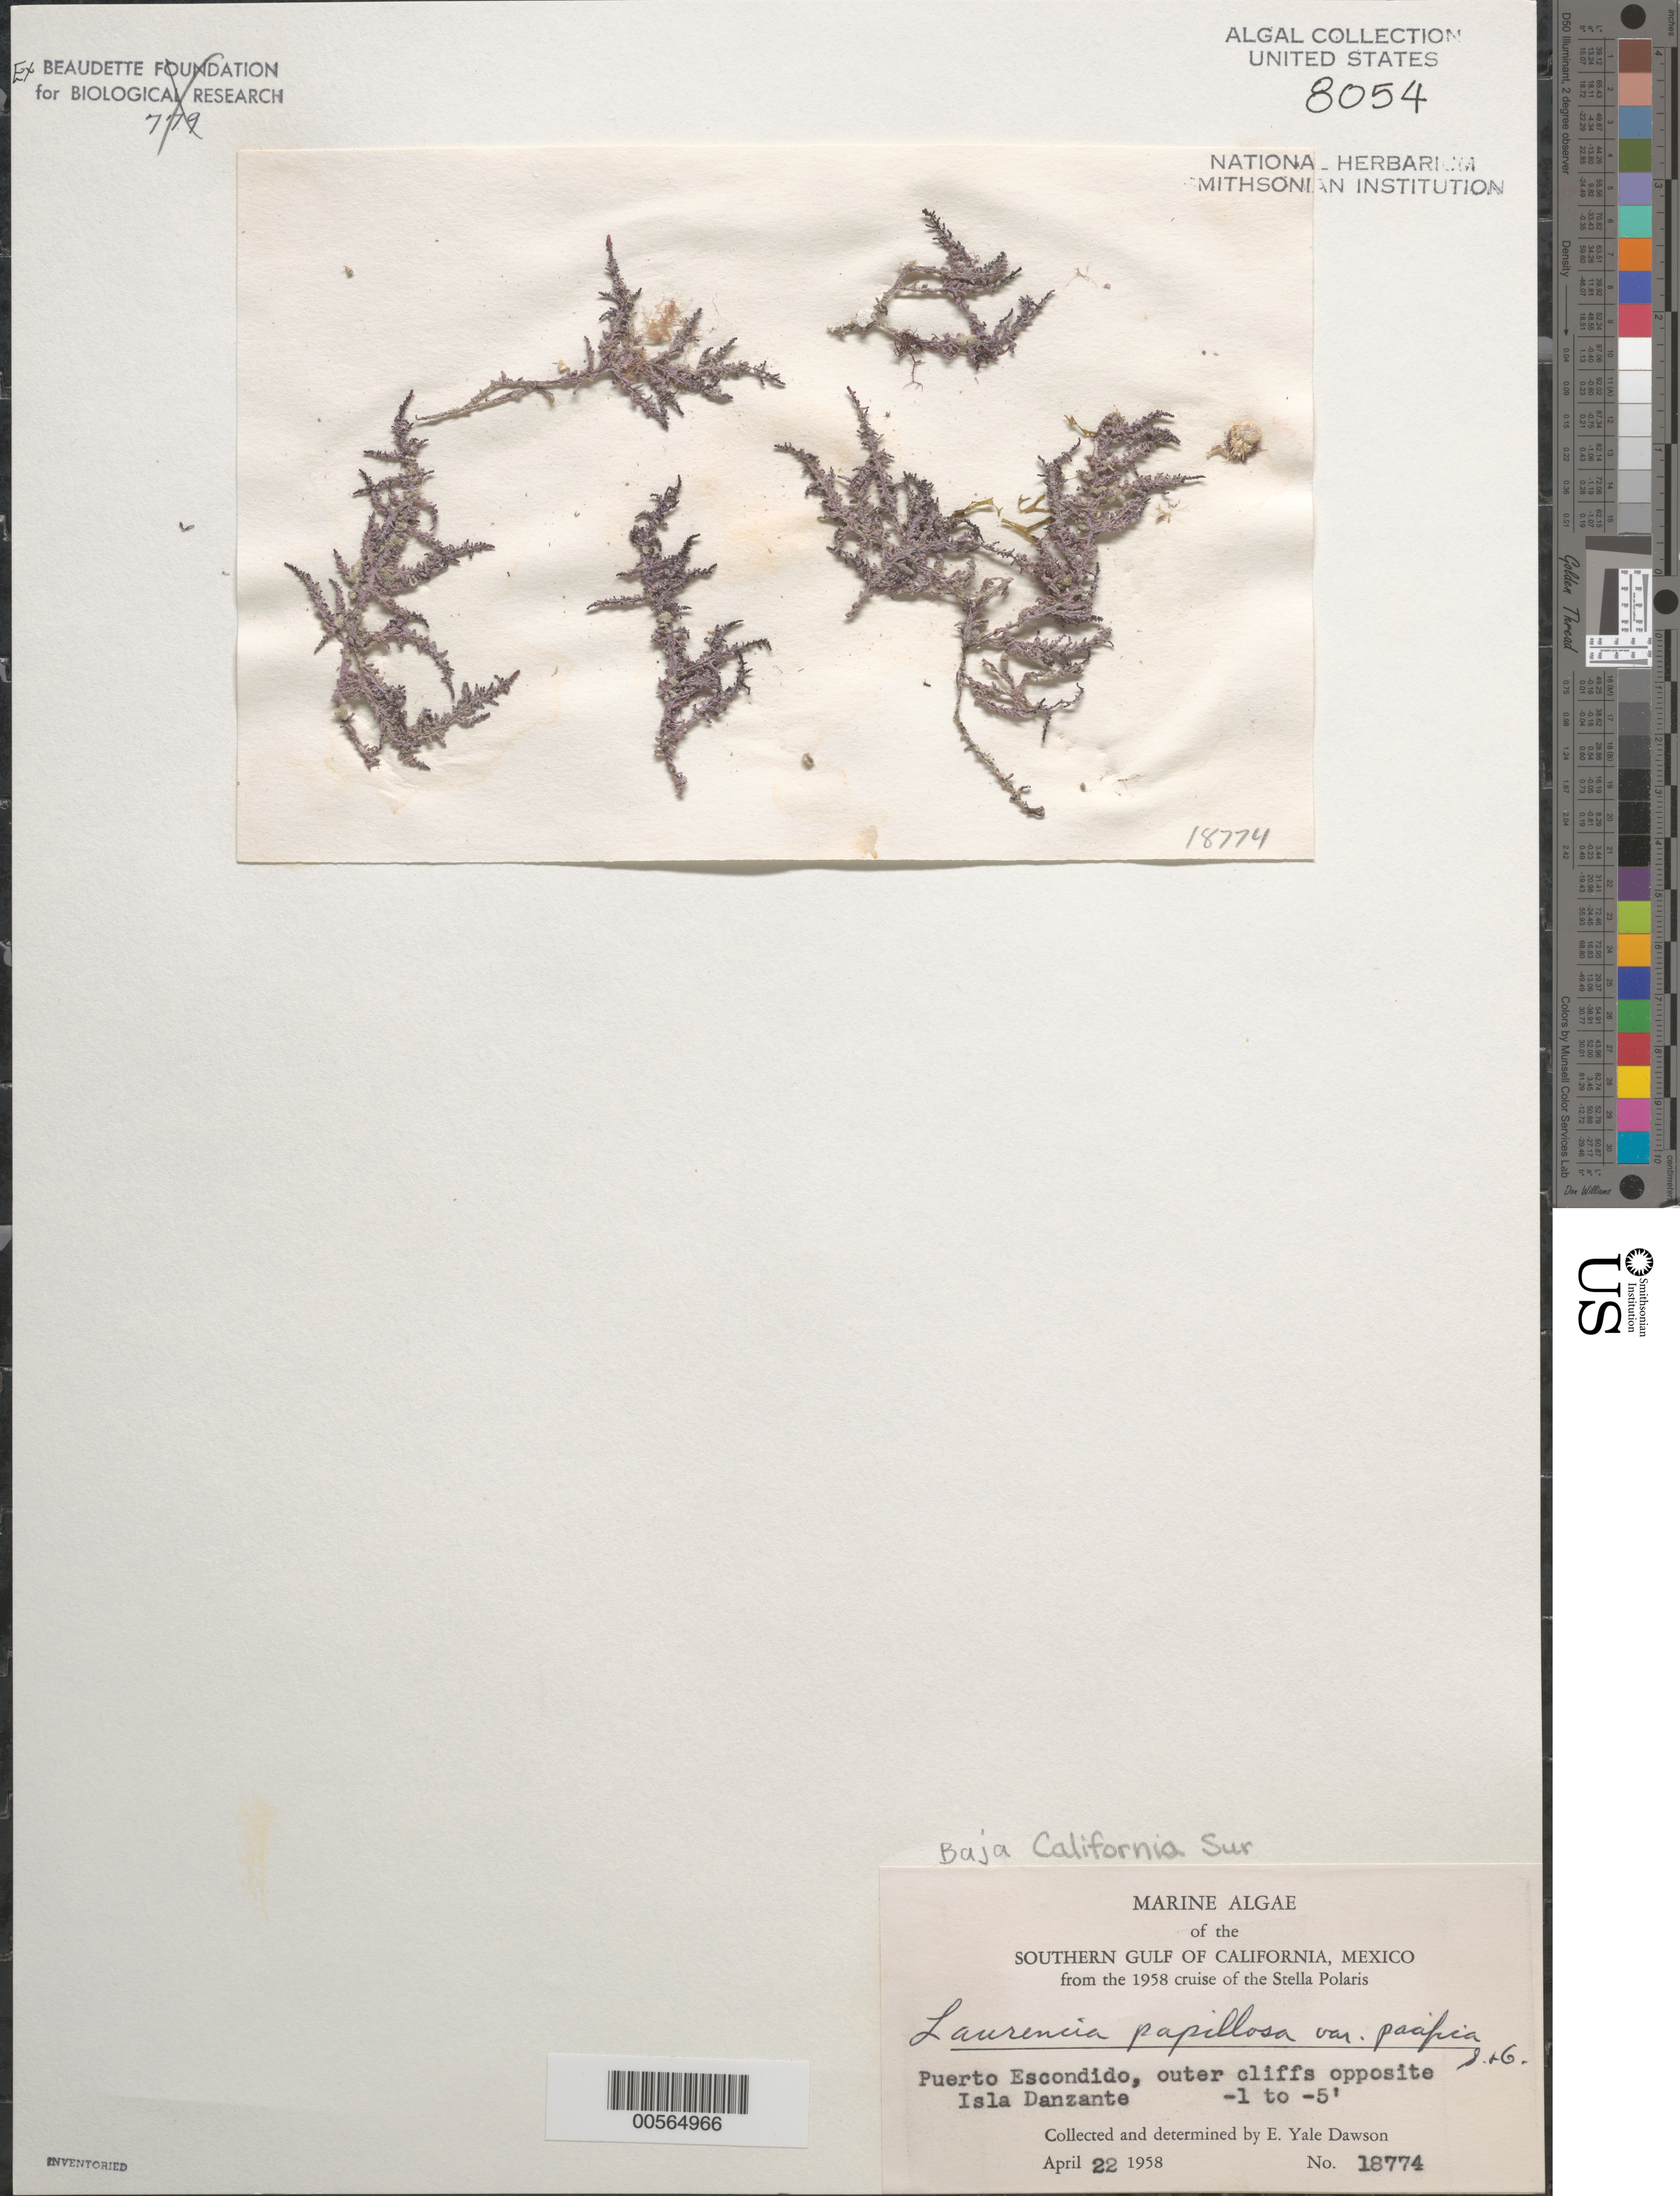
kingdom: Plantae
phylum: Rhodophyta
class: Florideophyceae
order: Ceramiales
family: Rhodomelaceae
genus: Palisada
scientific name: Palisada perforata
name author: (Bory) K.W. Nam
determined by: Algae name updating Project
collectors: E. Y. Dawson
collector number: EYD 18774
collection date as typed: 22 Apr 1958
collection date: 1958-04-22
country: Mexico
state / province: Baja California Sur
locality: Puerto Escondido, opposite Isla Danzante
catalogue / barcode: US 8054